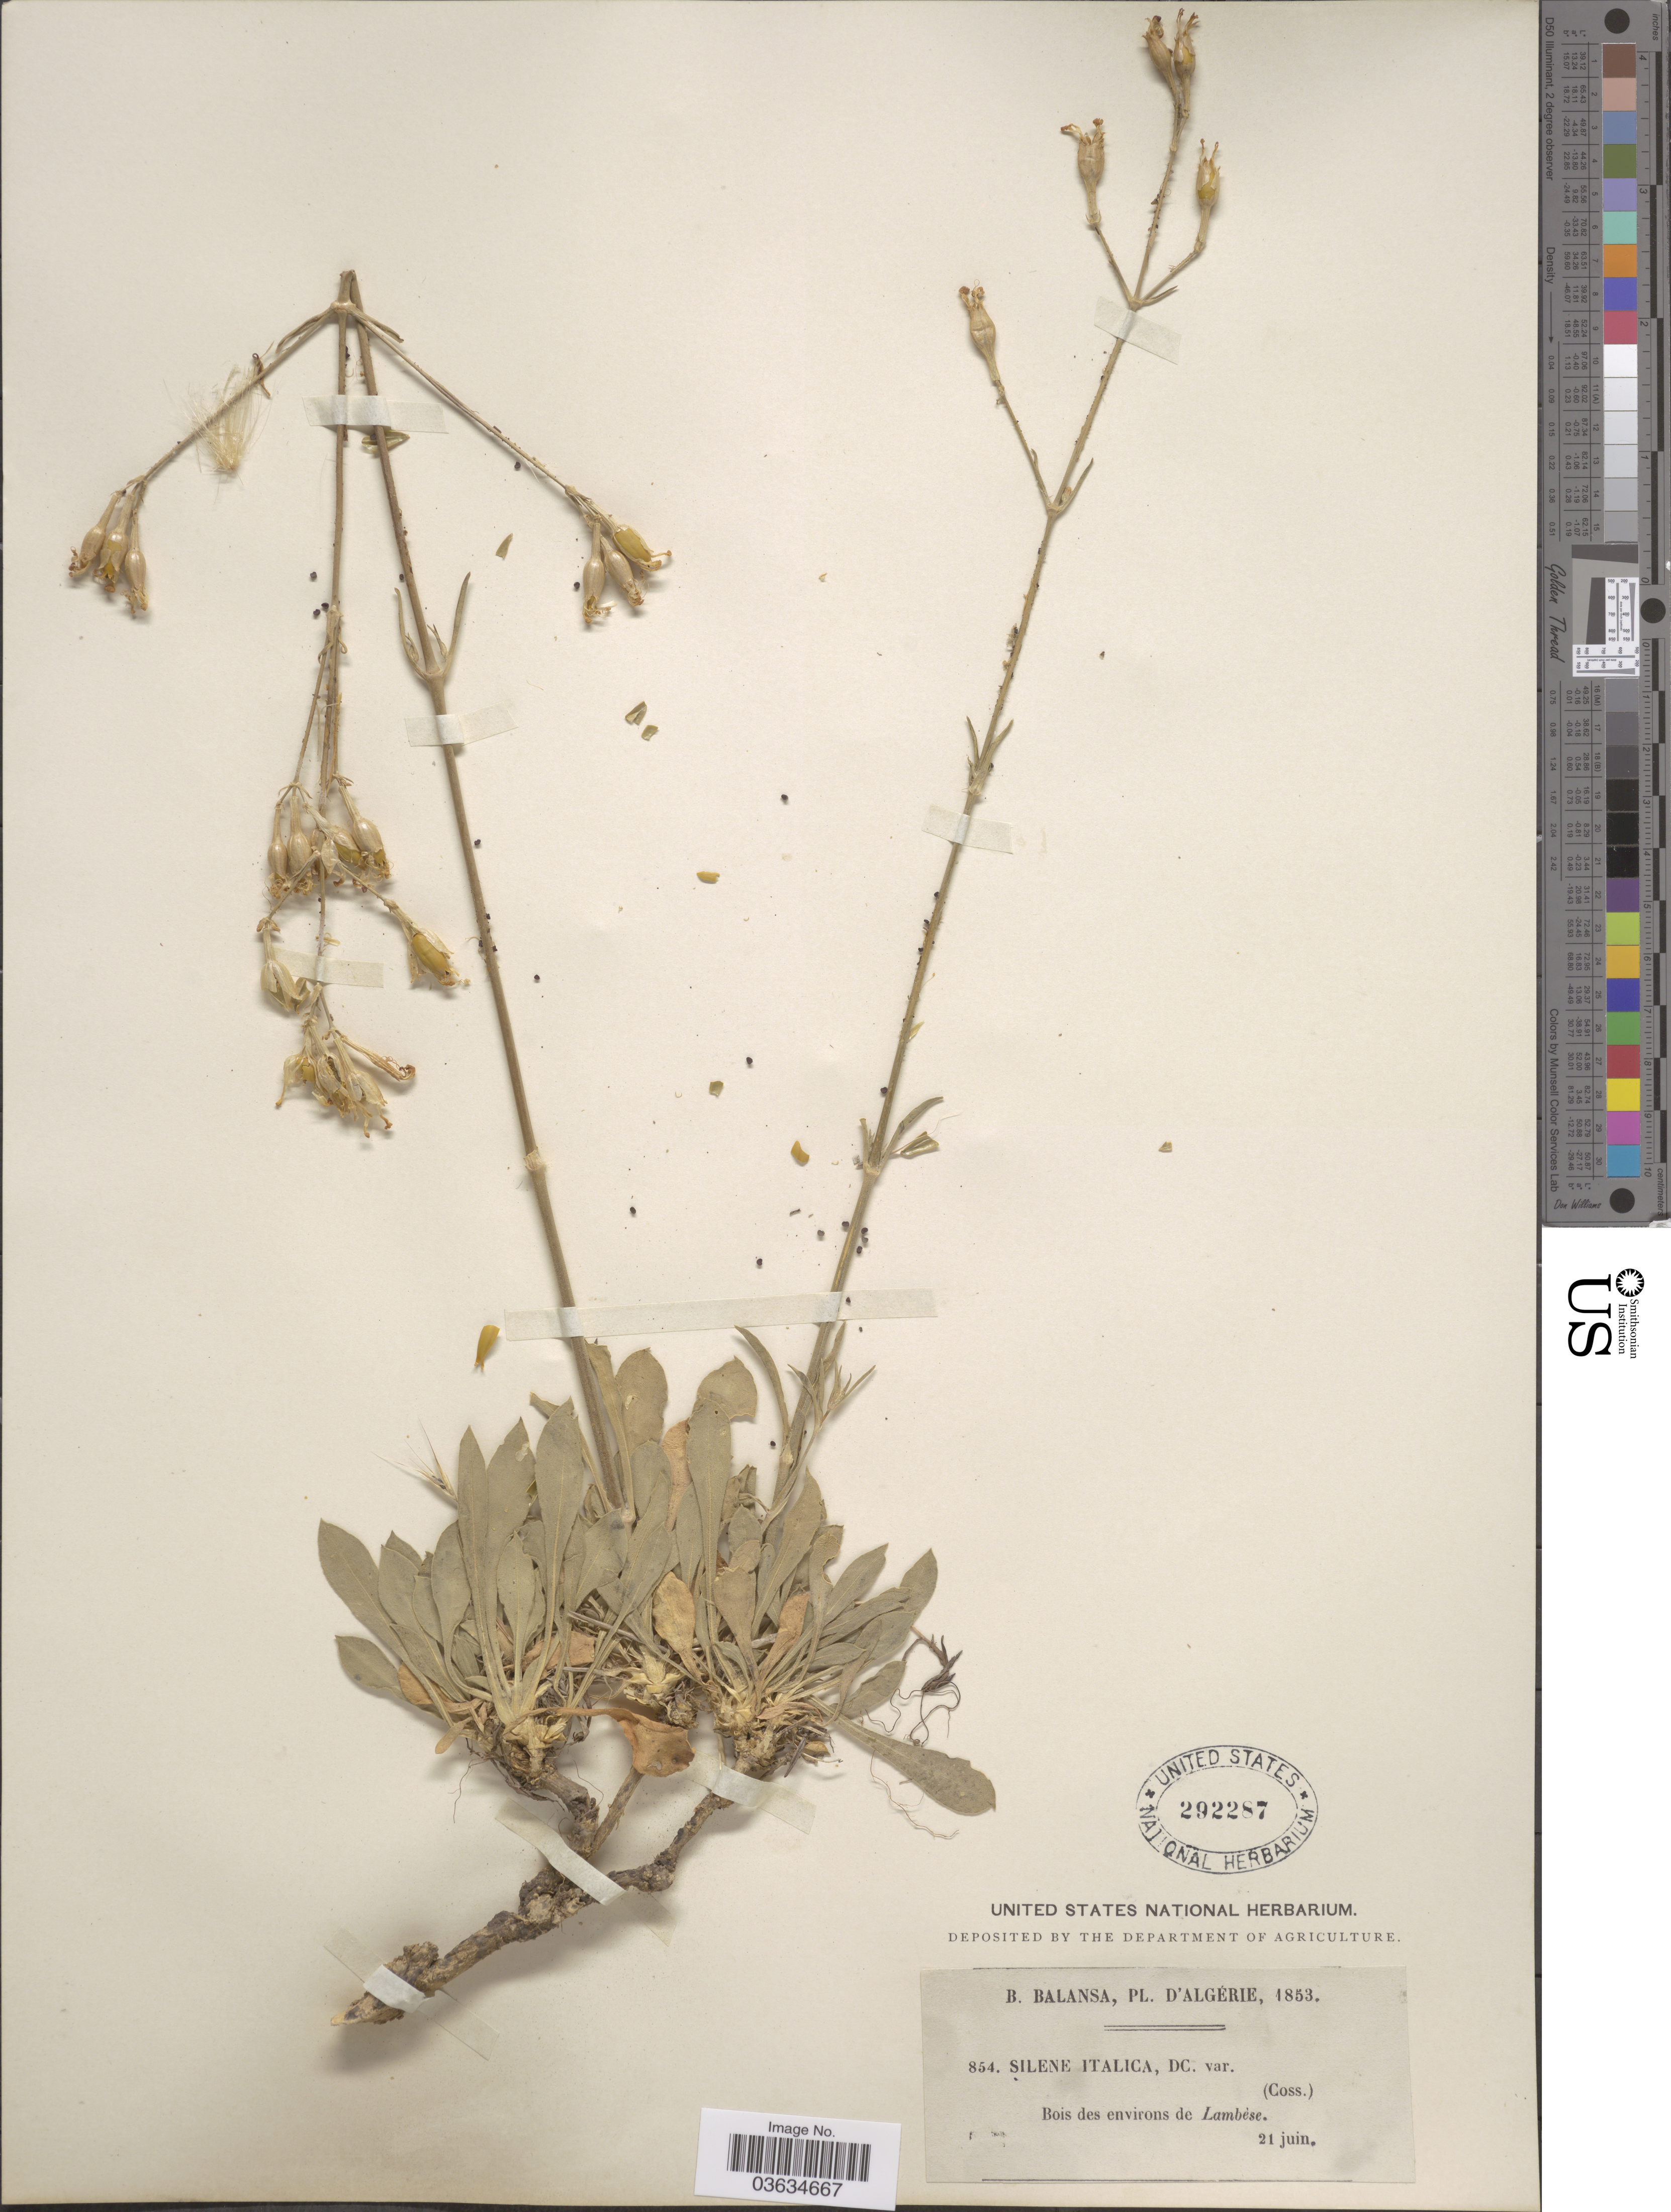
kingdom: Plantae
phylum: Tracheophyta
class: Magnoliopsida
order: Caryophyllales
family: Caryophyllaceae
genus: Silene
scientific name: Silene italica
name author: (L.) Pers.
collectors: B. Balansa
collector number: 854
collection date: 1853-06-21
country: Algeria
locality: Bois des environs de Lambèse.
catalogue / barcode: US 292287